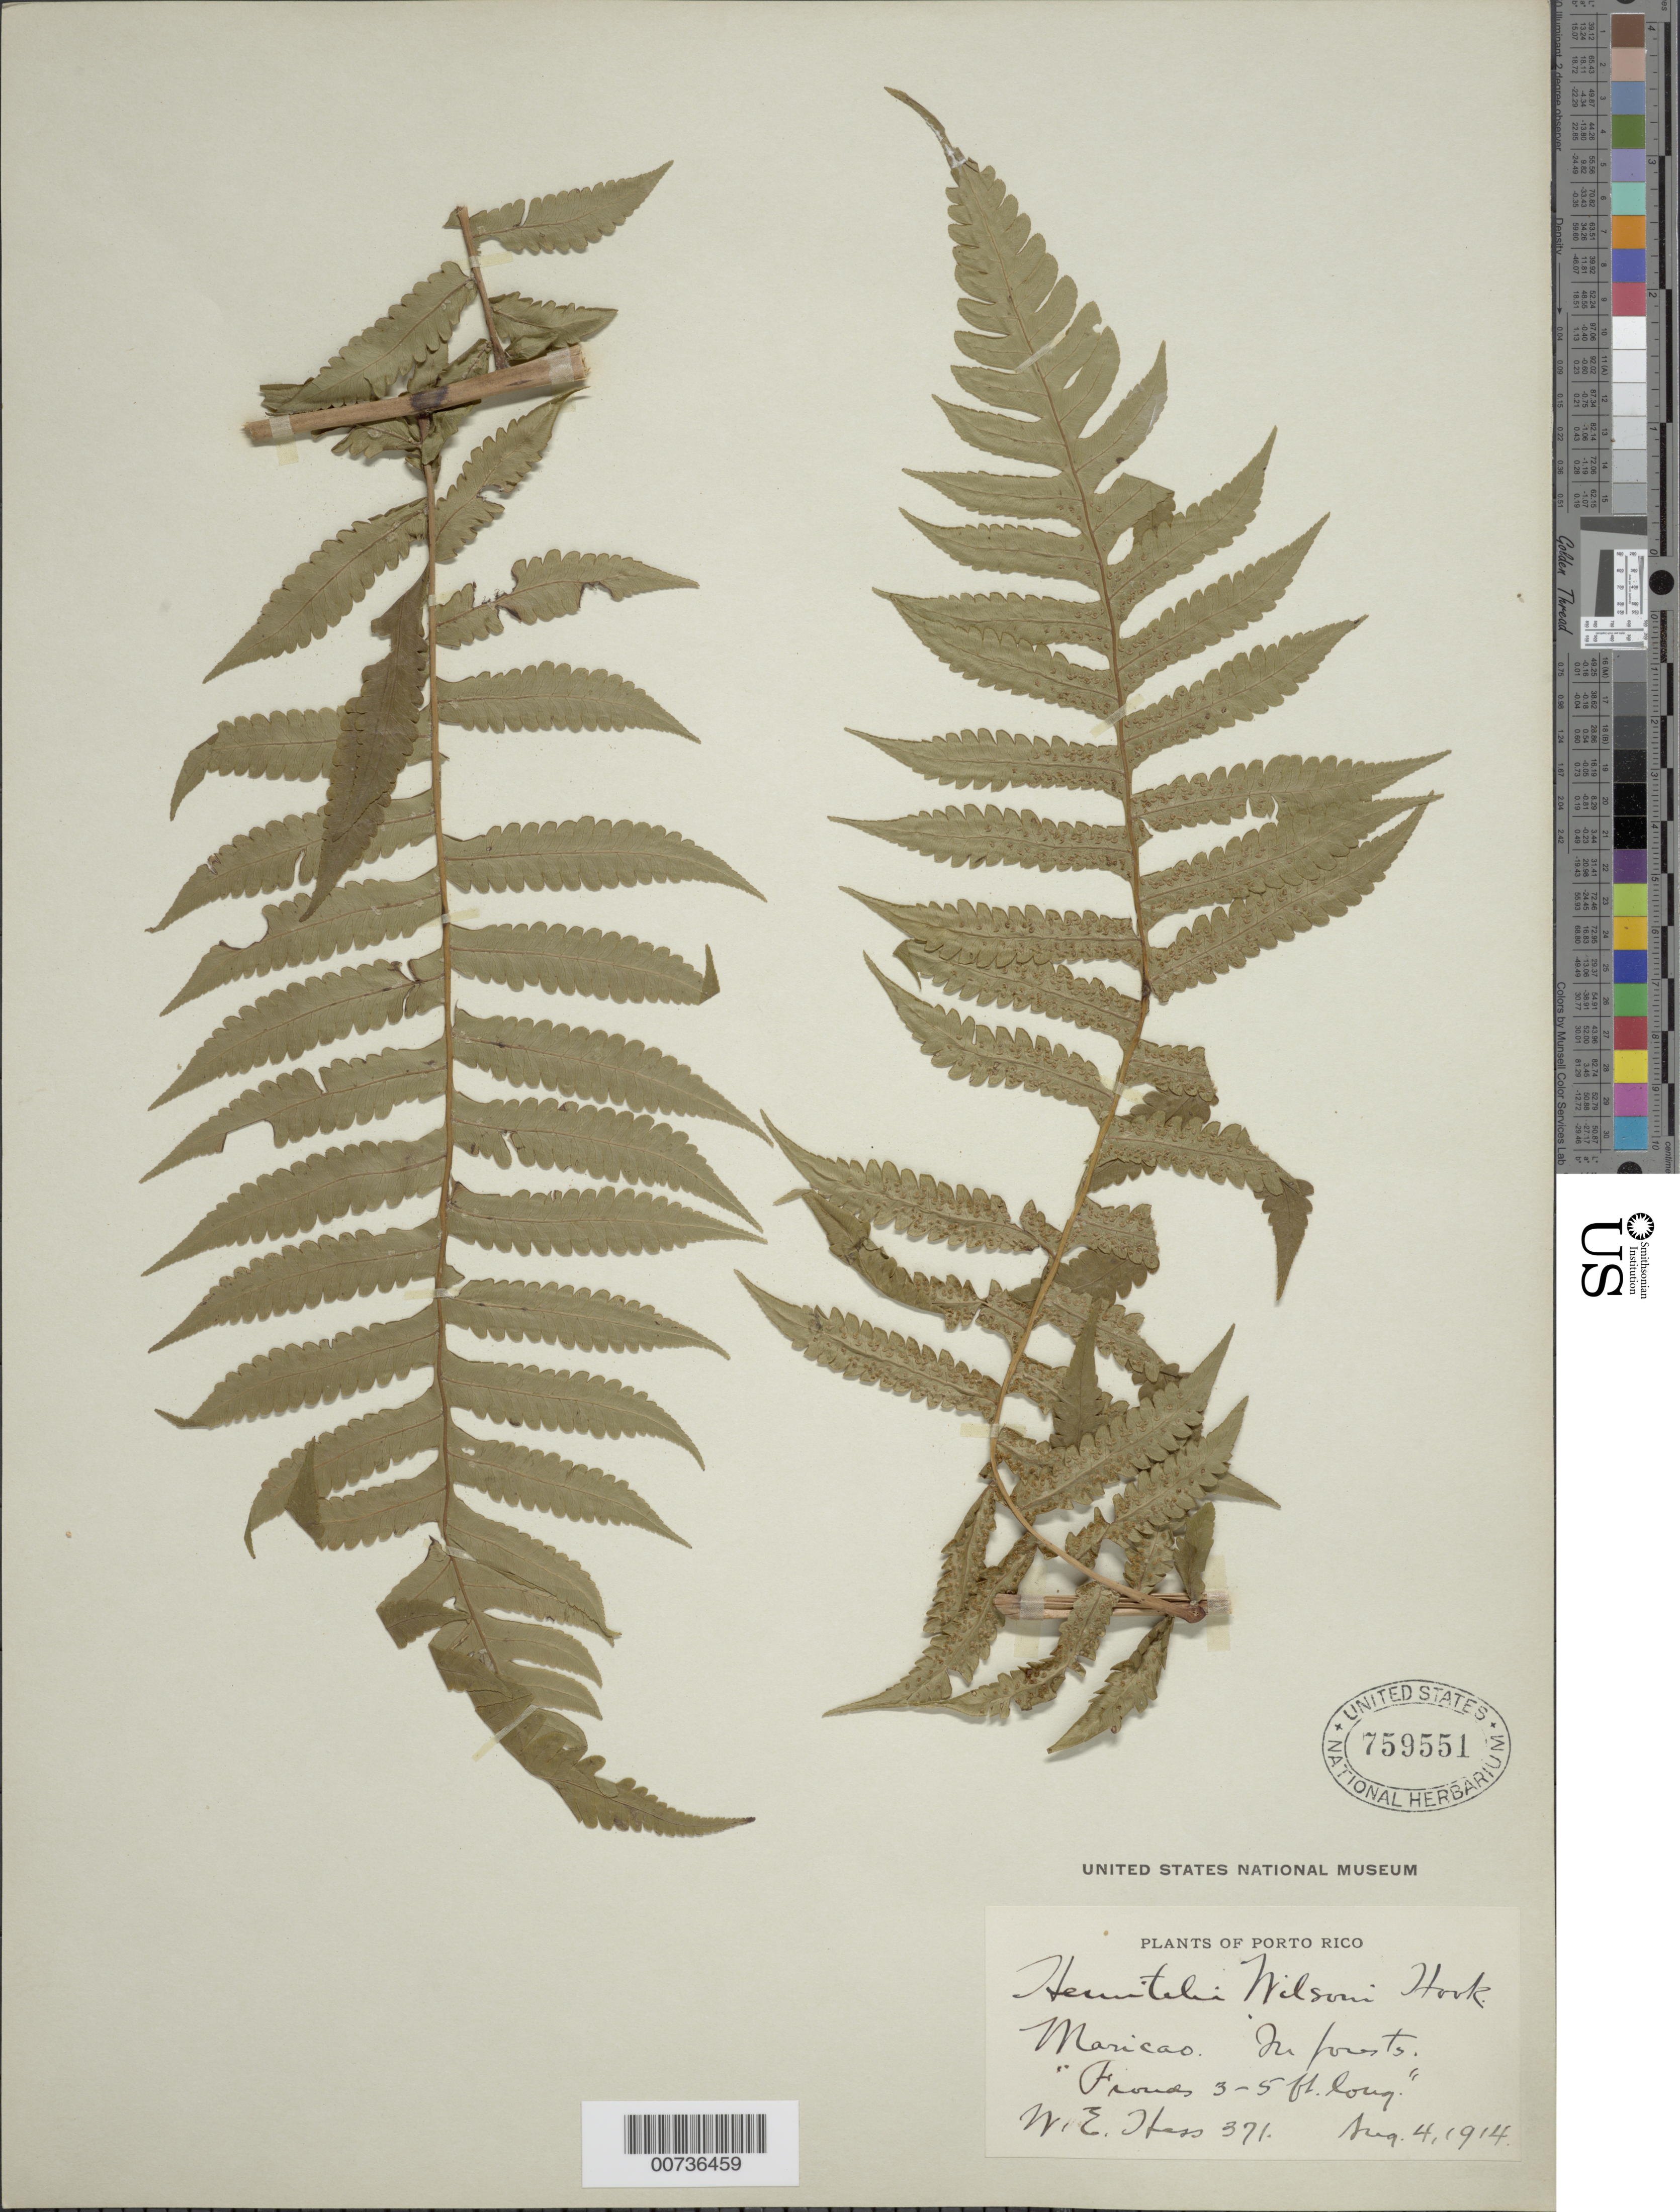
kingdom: Plantae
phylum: Tracheophyta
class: Polypodiopsida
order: Cyatheales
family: Cyatheaceae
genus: Cyathea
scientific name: Cyathea arborea x C. horrida (L.) Sm.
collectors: W. Hess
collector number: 371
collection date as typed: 04 Aug 1914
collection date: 1914-08-04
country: Puerto Rico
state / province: Maricao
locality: In Forest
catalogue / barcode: US 759551